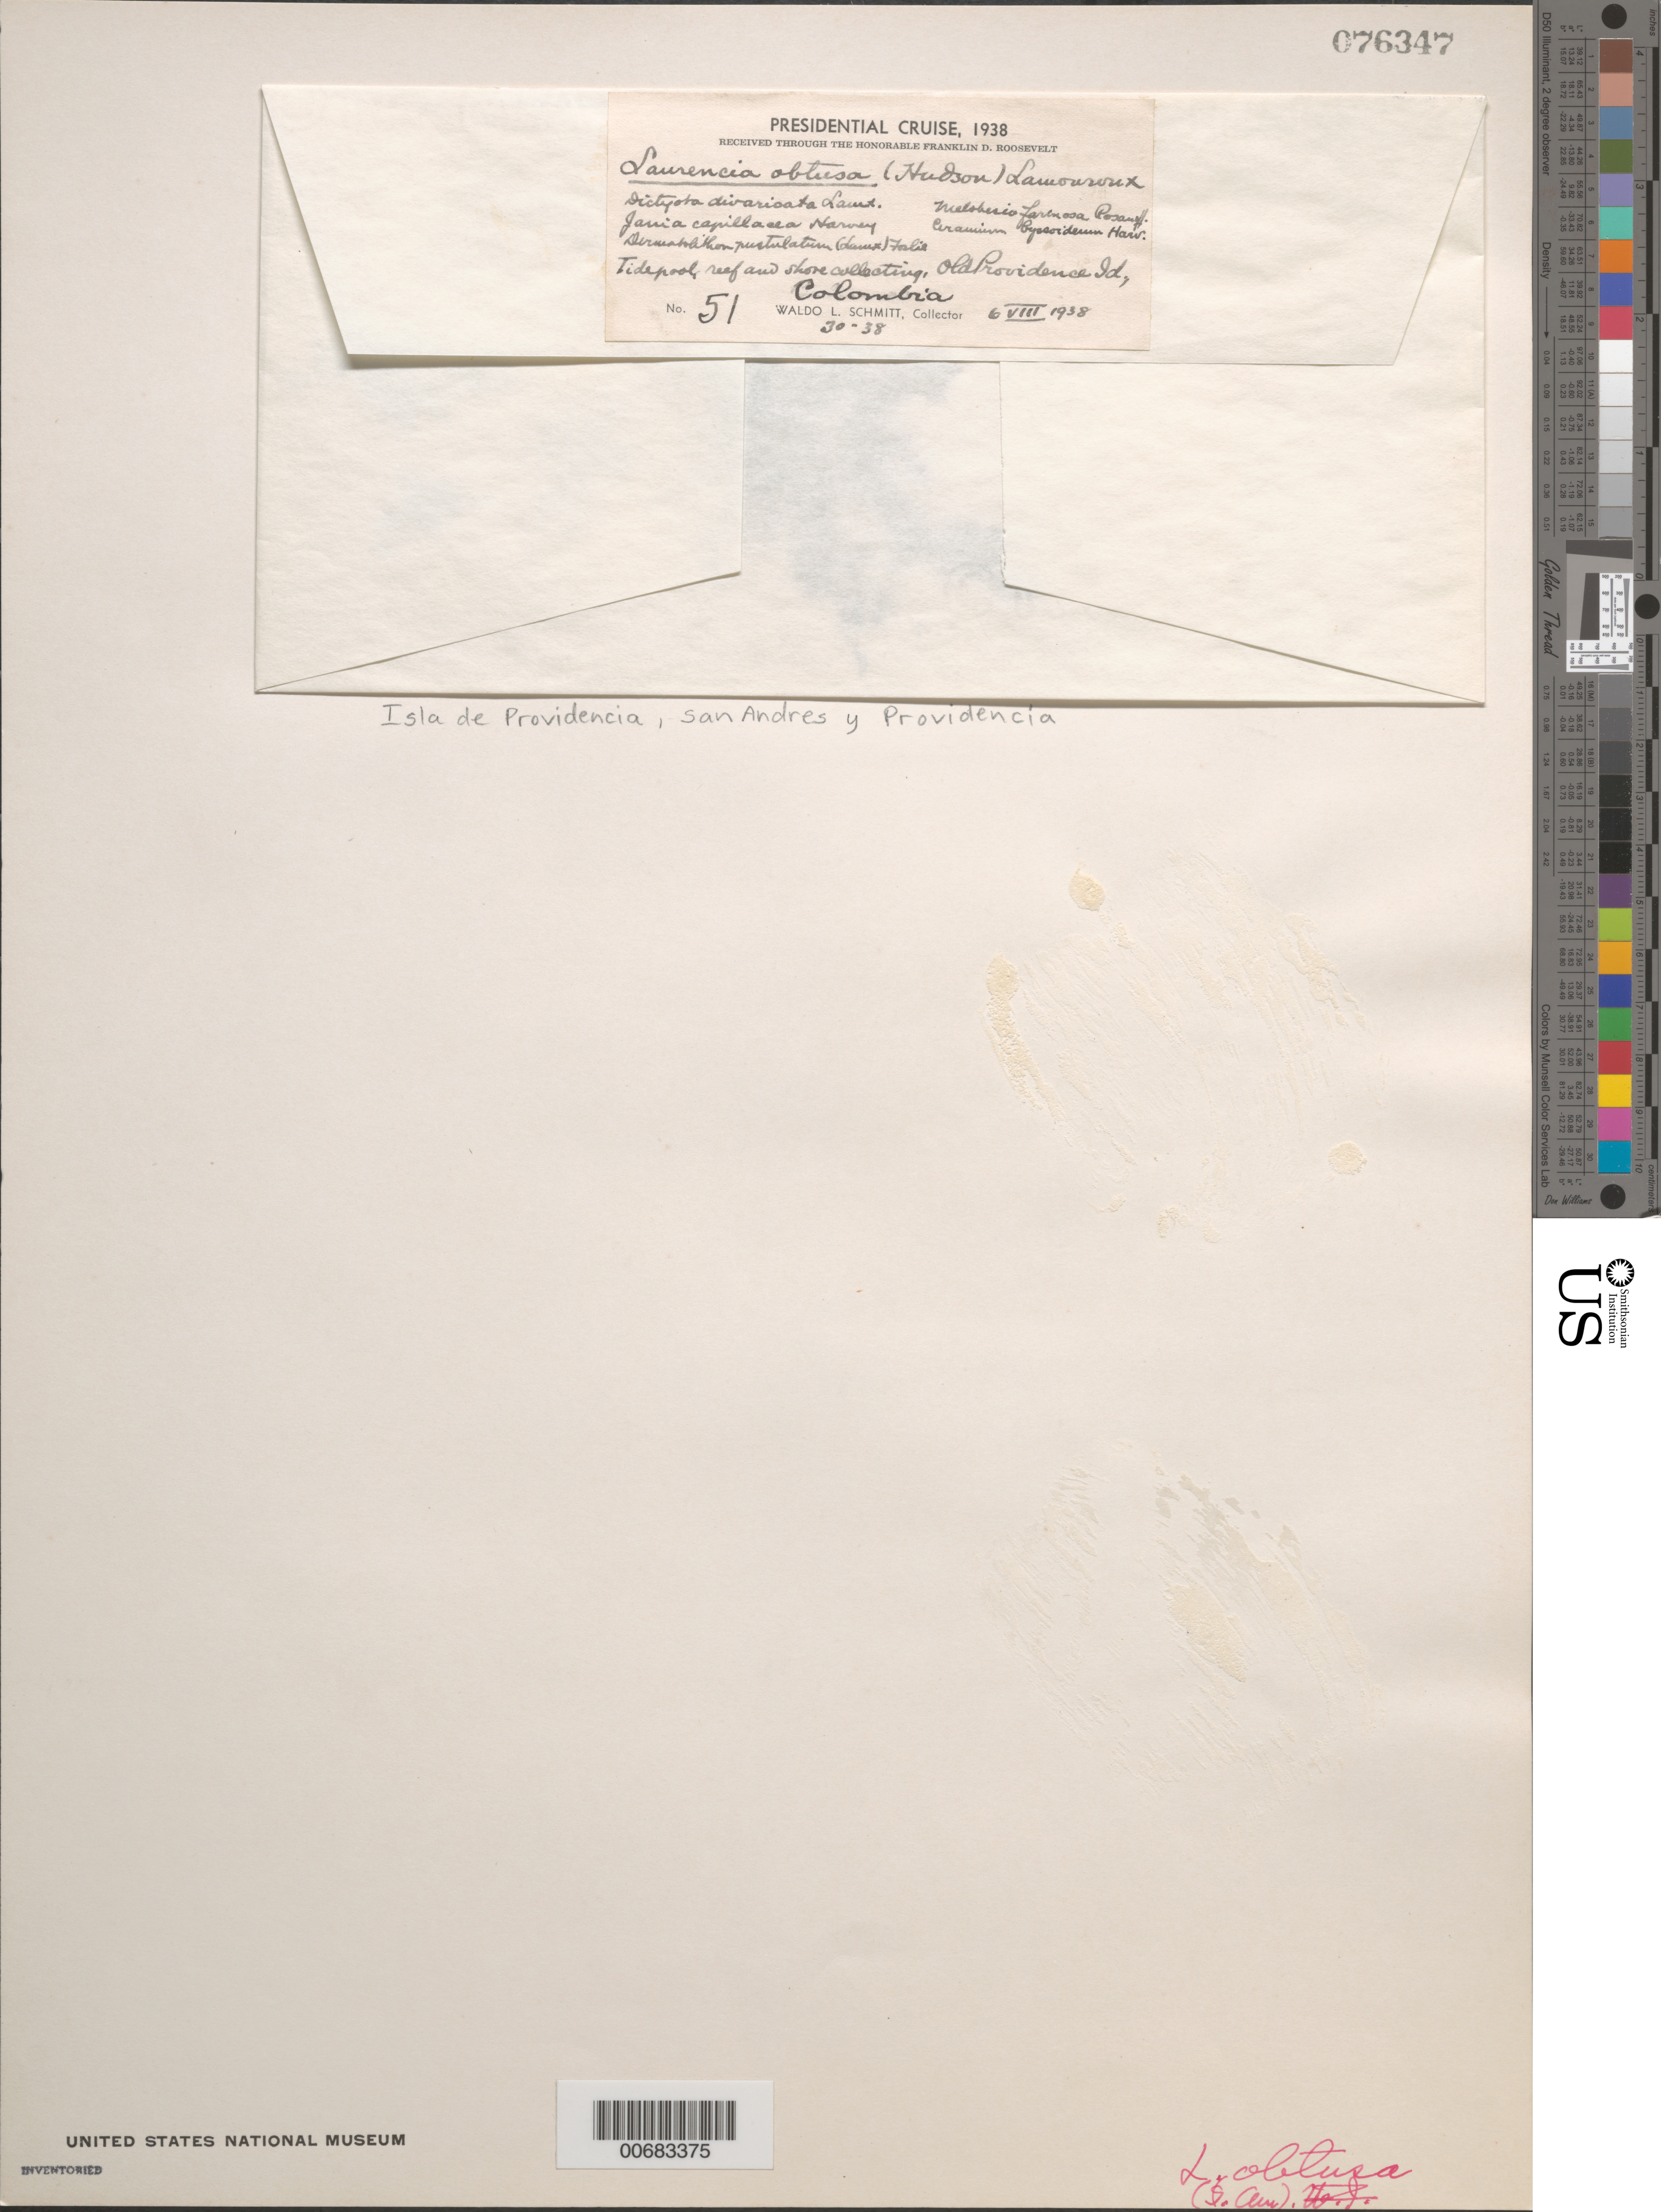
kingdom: Plantae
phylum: Rhodophyta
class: Florideophyceae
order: Ceramiales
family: Rhodomelaceae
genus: Laurencia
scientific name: Laurencia obtusa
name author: (Huds.) J.V.Lamouroux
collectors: W. L. Schmitt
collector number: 51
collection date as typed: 06 Aug 1938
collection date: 1938-08-06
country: Colombia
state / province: San Andrés Y Providencia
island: Isla de Providencia (Old Providence Id.)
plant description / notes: Roosevelt Expedition, 1938 [Presidential Cruise, 1938]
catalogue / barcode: US 76347